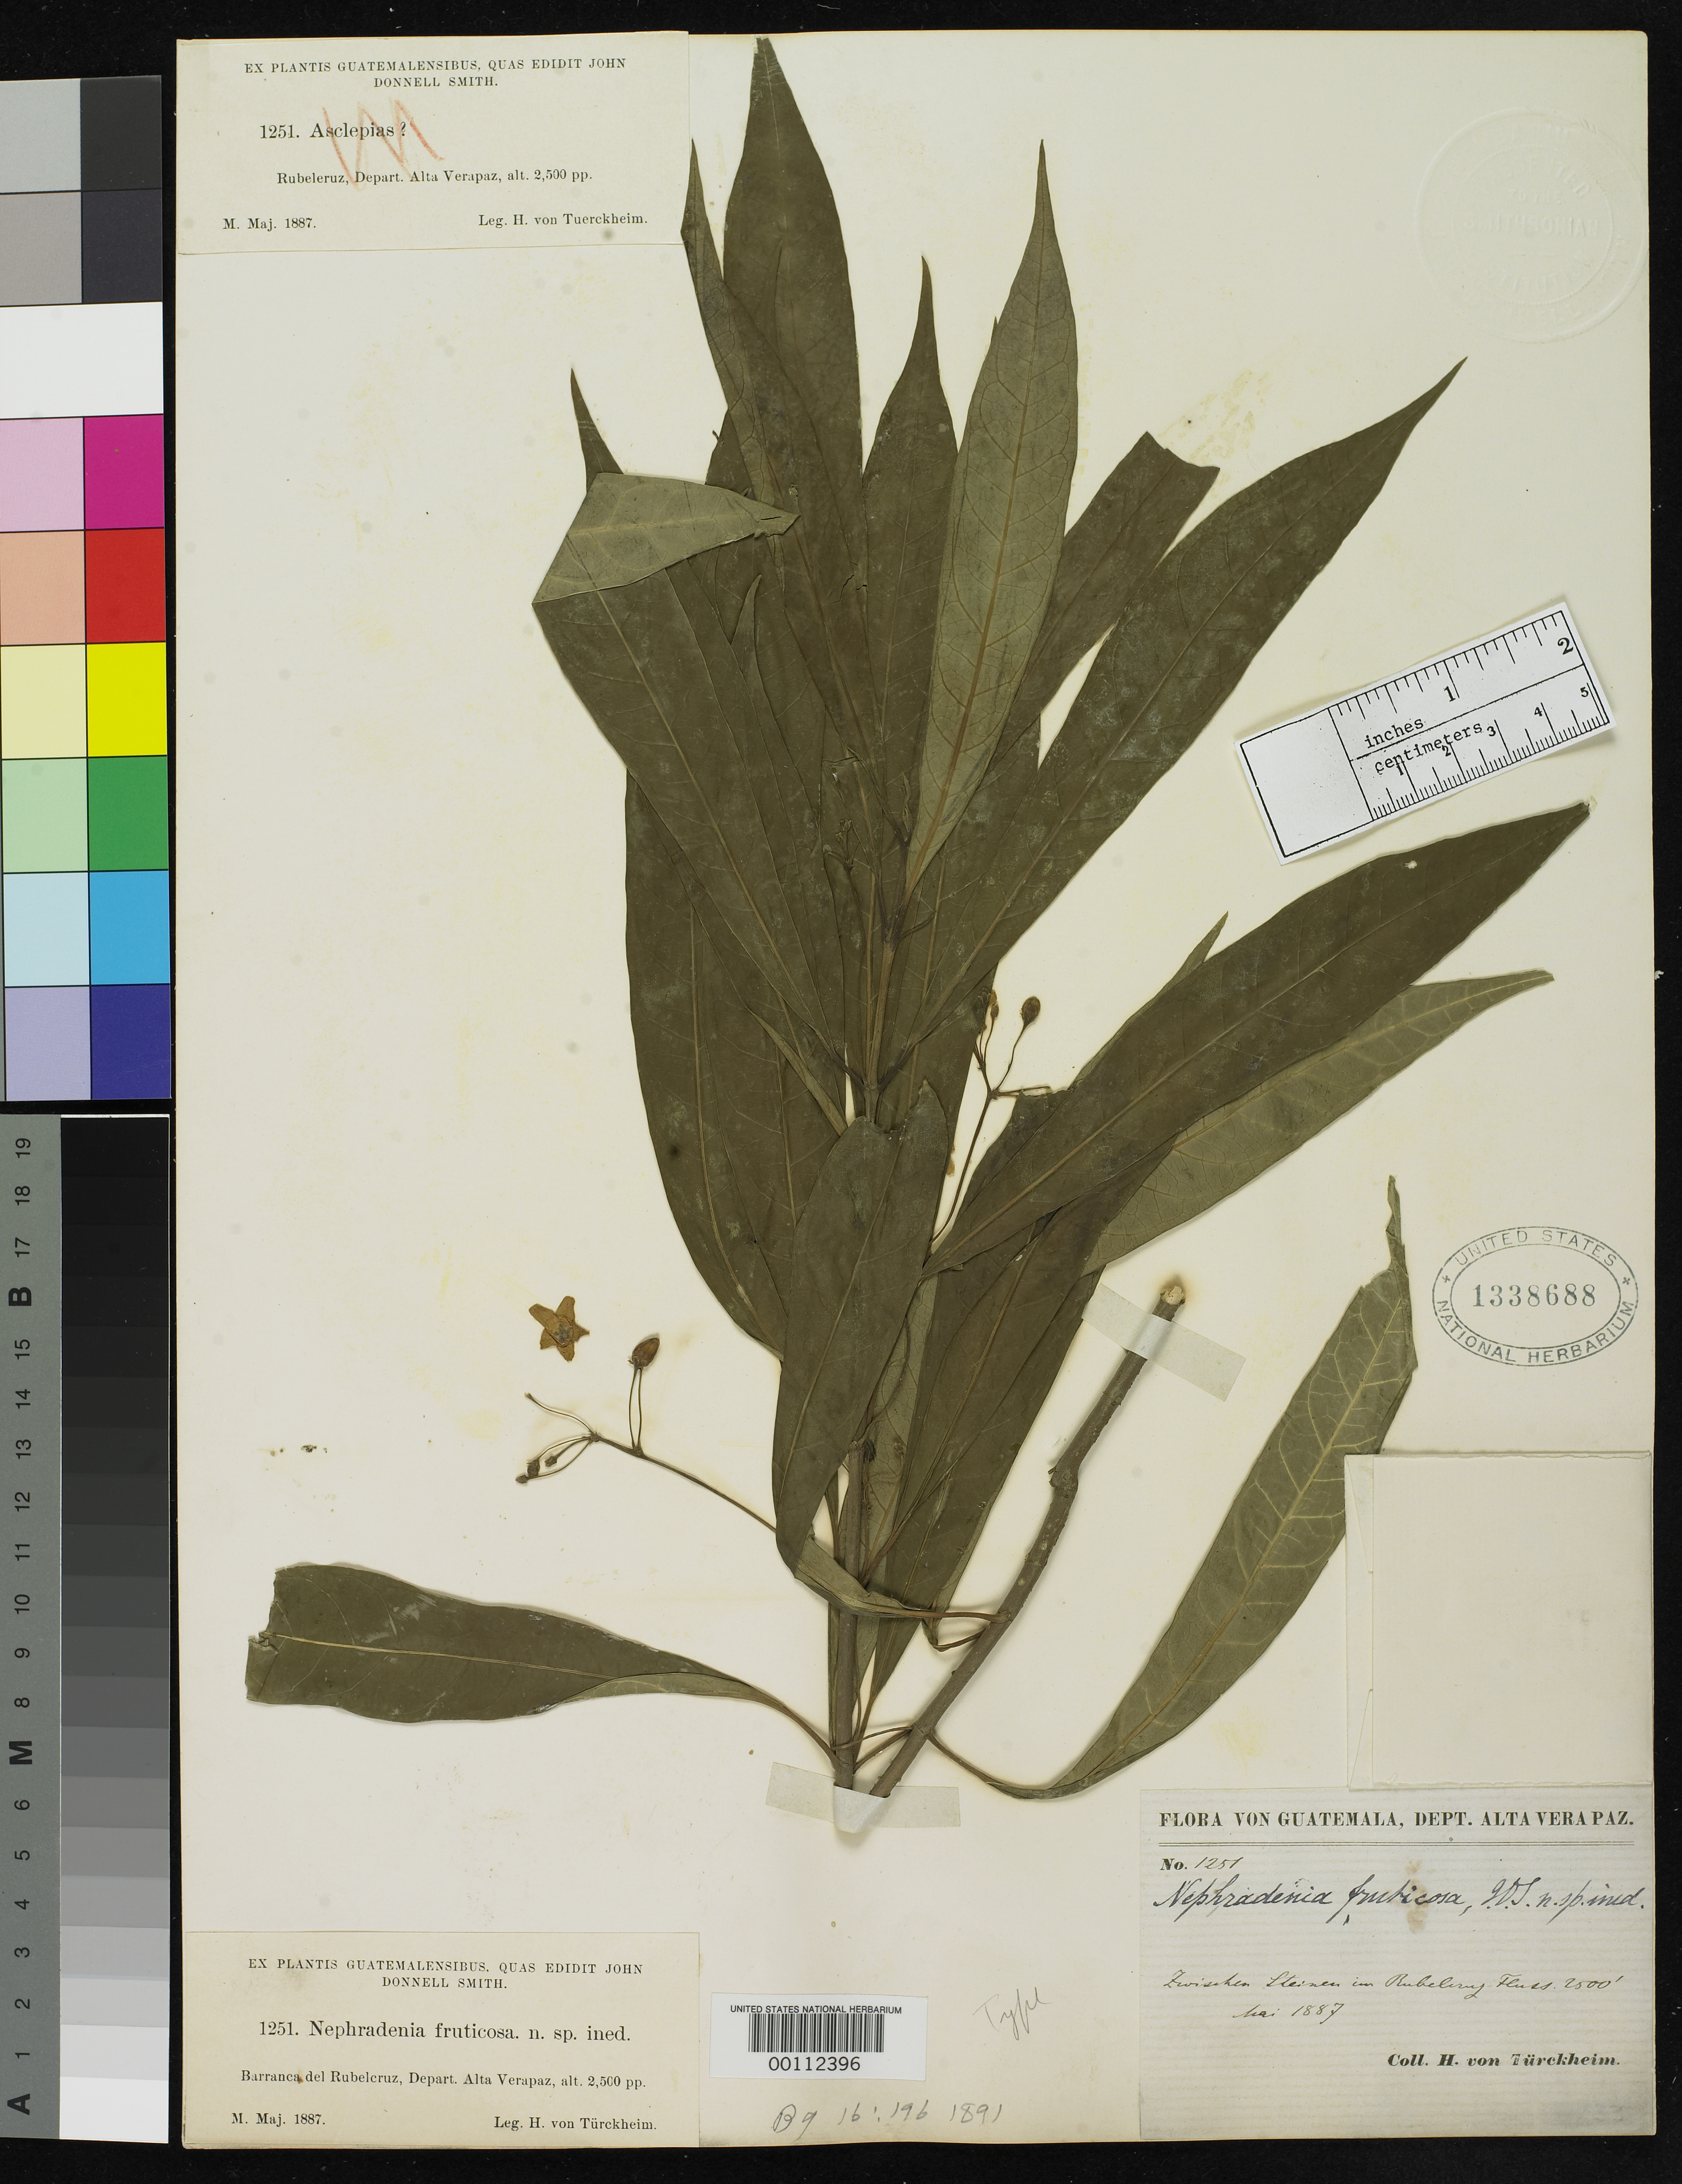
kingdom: Plantae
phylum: Tracheophyta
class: Magnoliopsida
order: Gentianales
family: Apocynaceae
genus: Nephradenia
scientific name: Nephradenia fruticosa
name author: Donn. Sm.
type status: Syntype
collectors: H. von Türckheim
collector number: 1251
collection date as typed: May 1887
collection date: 1887-05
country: Guatemala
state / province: Alta Verapaz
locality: Barranca del Rubelcruz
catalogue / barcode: US 1338688